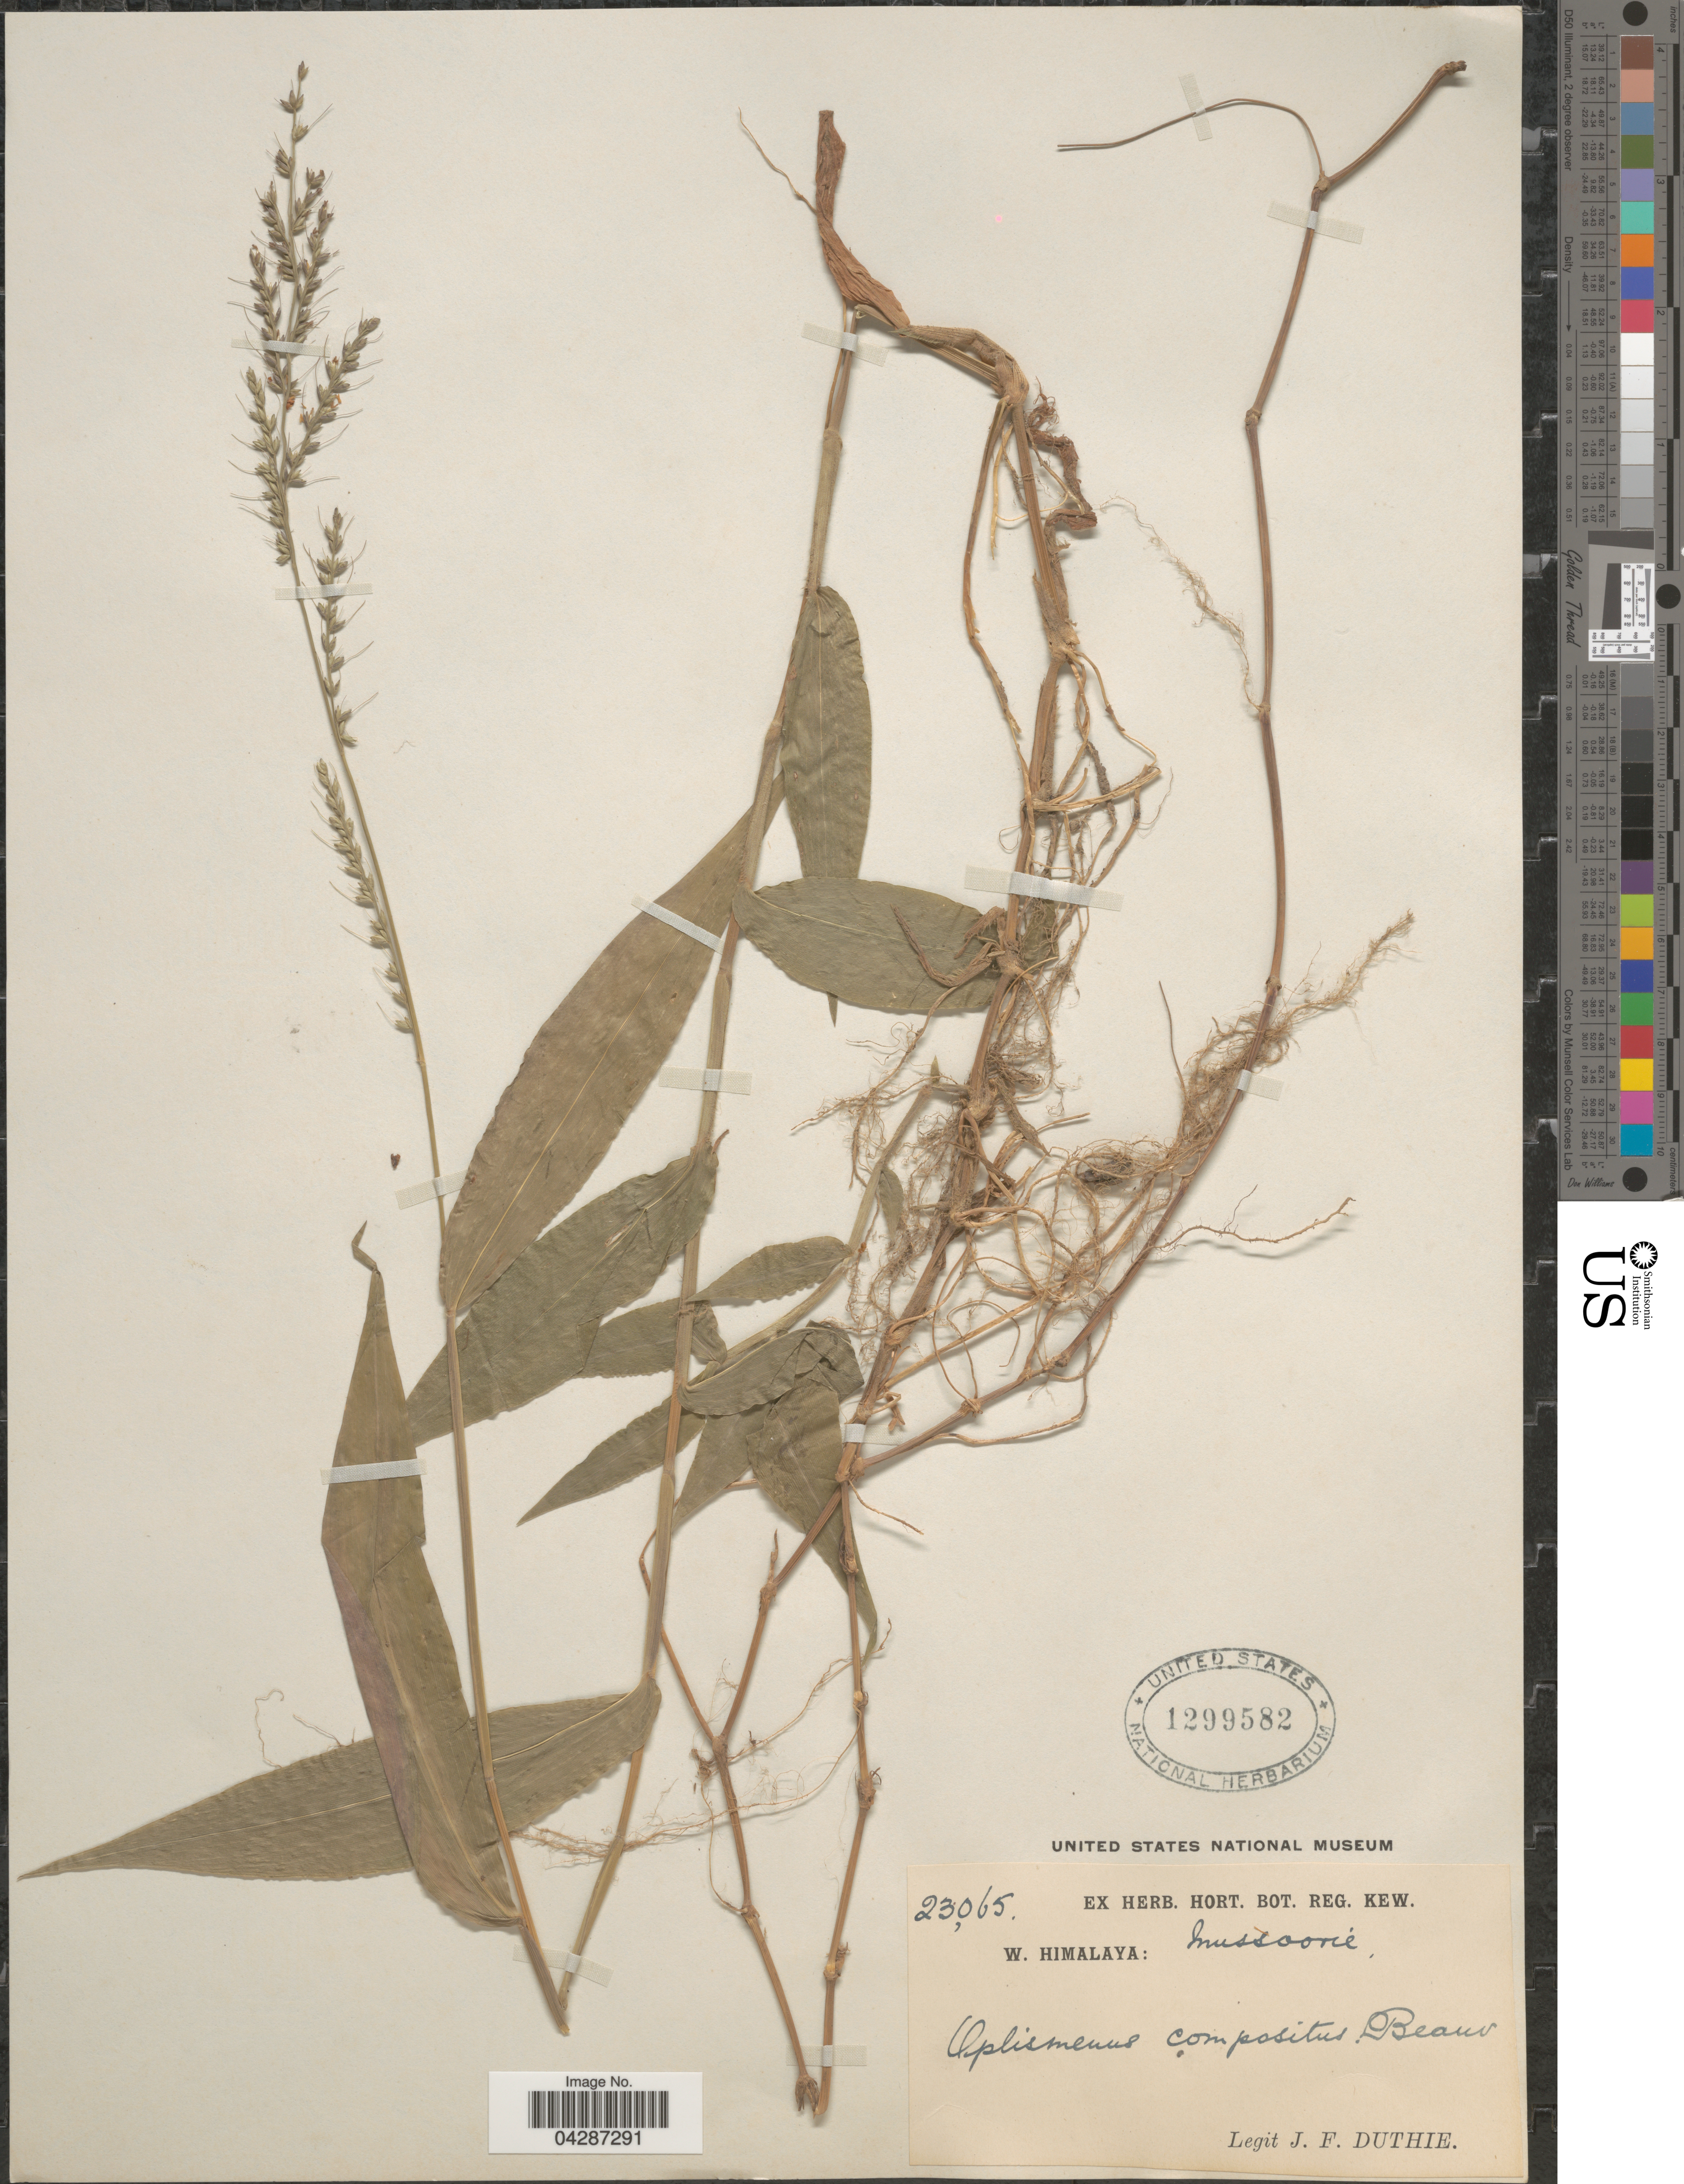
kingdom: Plantae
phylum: Tracheophyta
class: Liliopsida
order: Poales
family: Poaceae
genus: Oplismenus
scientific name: Oplismenus compositus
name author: (L.) P. Beauv.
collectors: J. F. Duthie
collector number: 23065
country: India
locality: W. Himalaya: Mussoorie.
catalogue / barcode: US 1299582